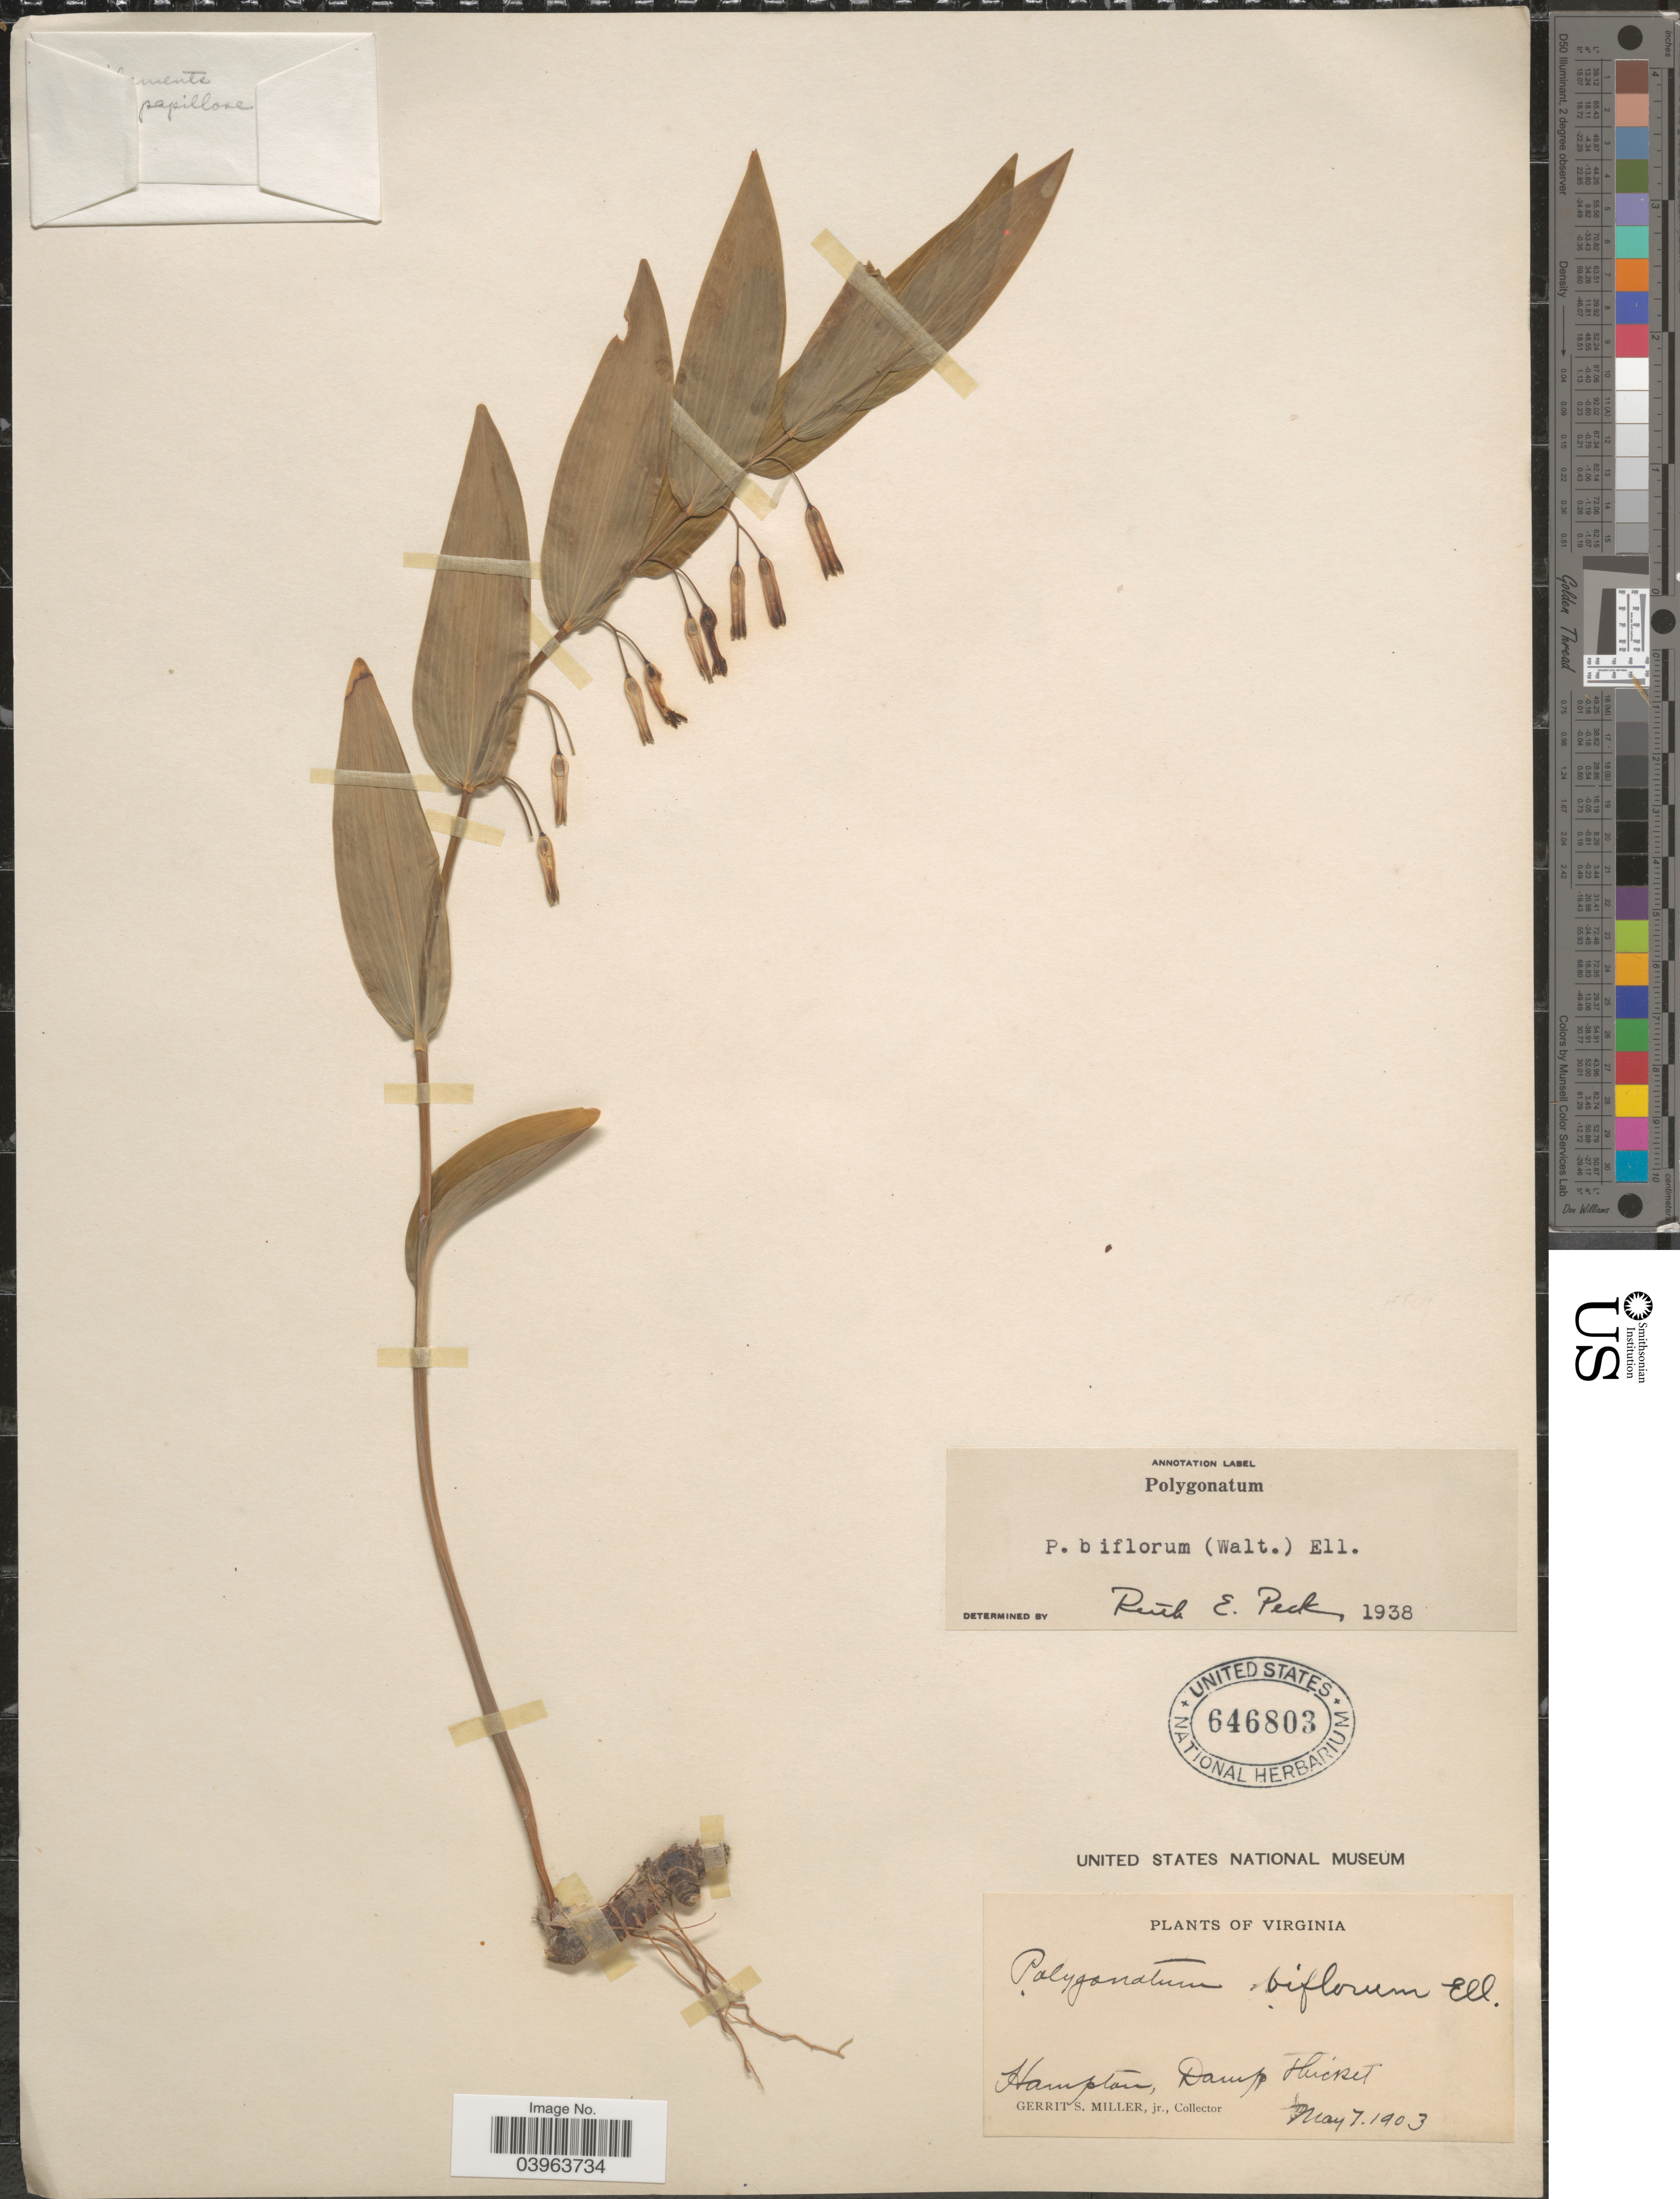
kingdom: Plantae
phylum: Tracheophyta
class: Liliopsida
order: Asparagales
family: Asparagaceae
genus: Polygonatum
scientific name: Polygonatum biflorum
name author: (Walter) Elliott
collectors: G. S. Miller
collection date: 1903-05-07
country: United States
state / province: Virginia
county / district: City of Hampton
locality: Hampton, Damp Thicket.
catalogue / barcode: US 646803